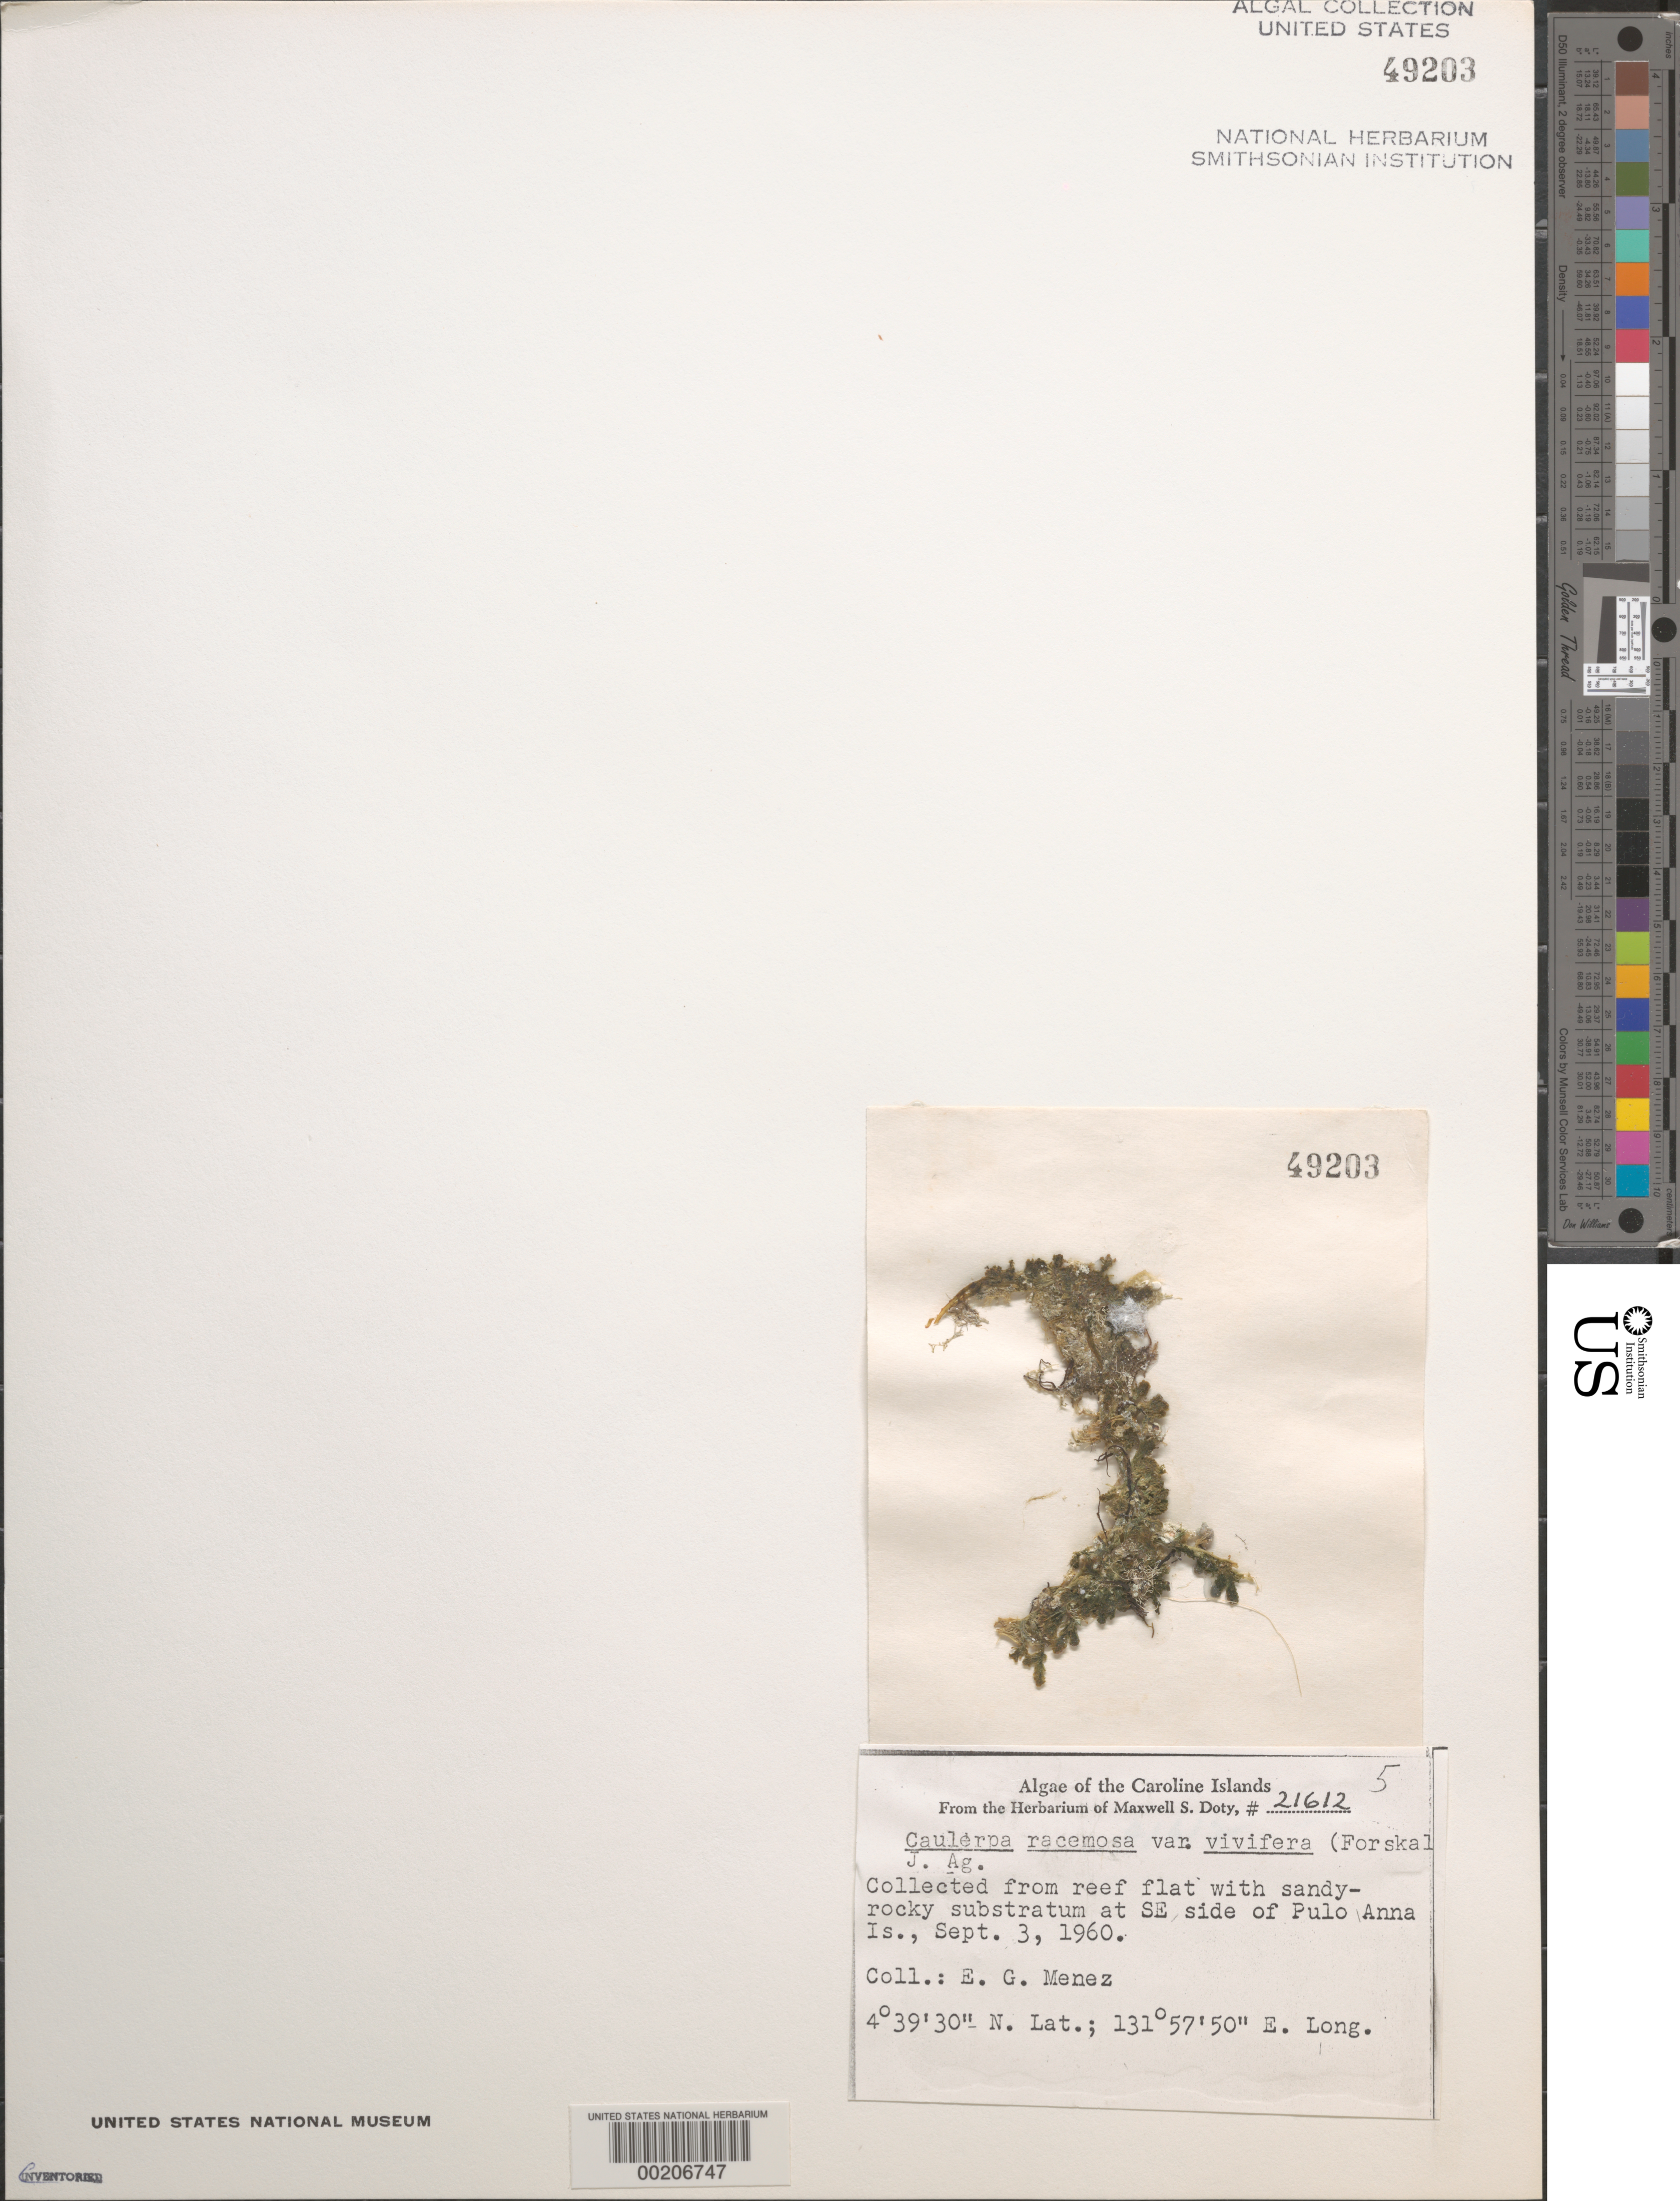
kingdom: Plantae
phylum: Chlorophyta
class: Ulvophyceae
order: Bryopsidales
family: Caulerpaceae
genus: Caulerpa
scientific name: Caulerpa racemosa var. vivifera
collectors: Meñez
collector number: MSD 21612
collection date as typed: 03 Sep 1960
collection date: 1960-09-03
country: Palau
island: Pulo Anna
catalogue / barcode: US 49203